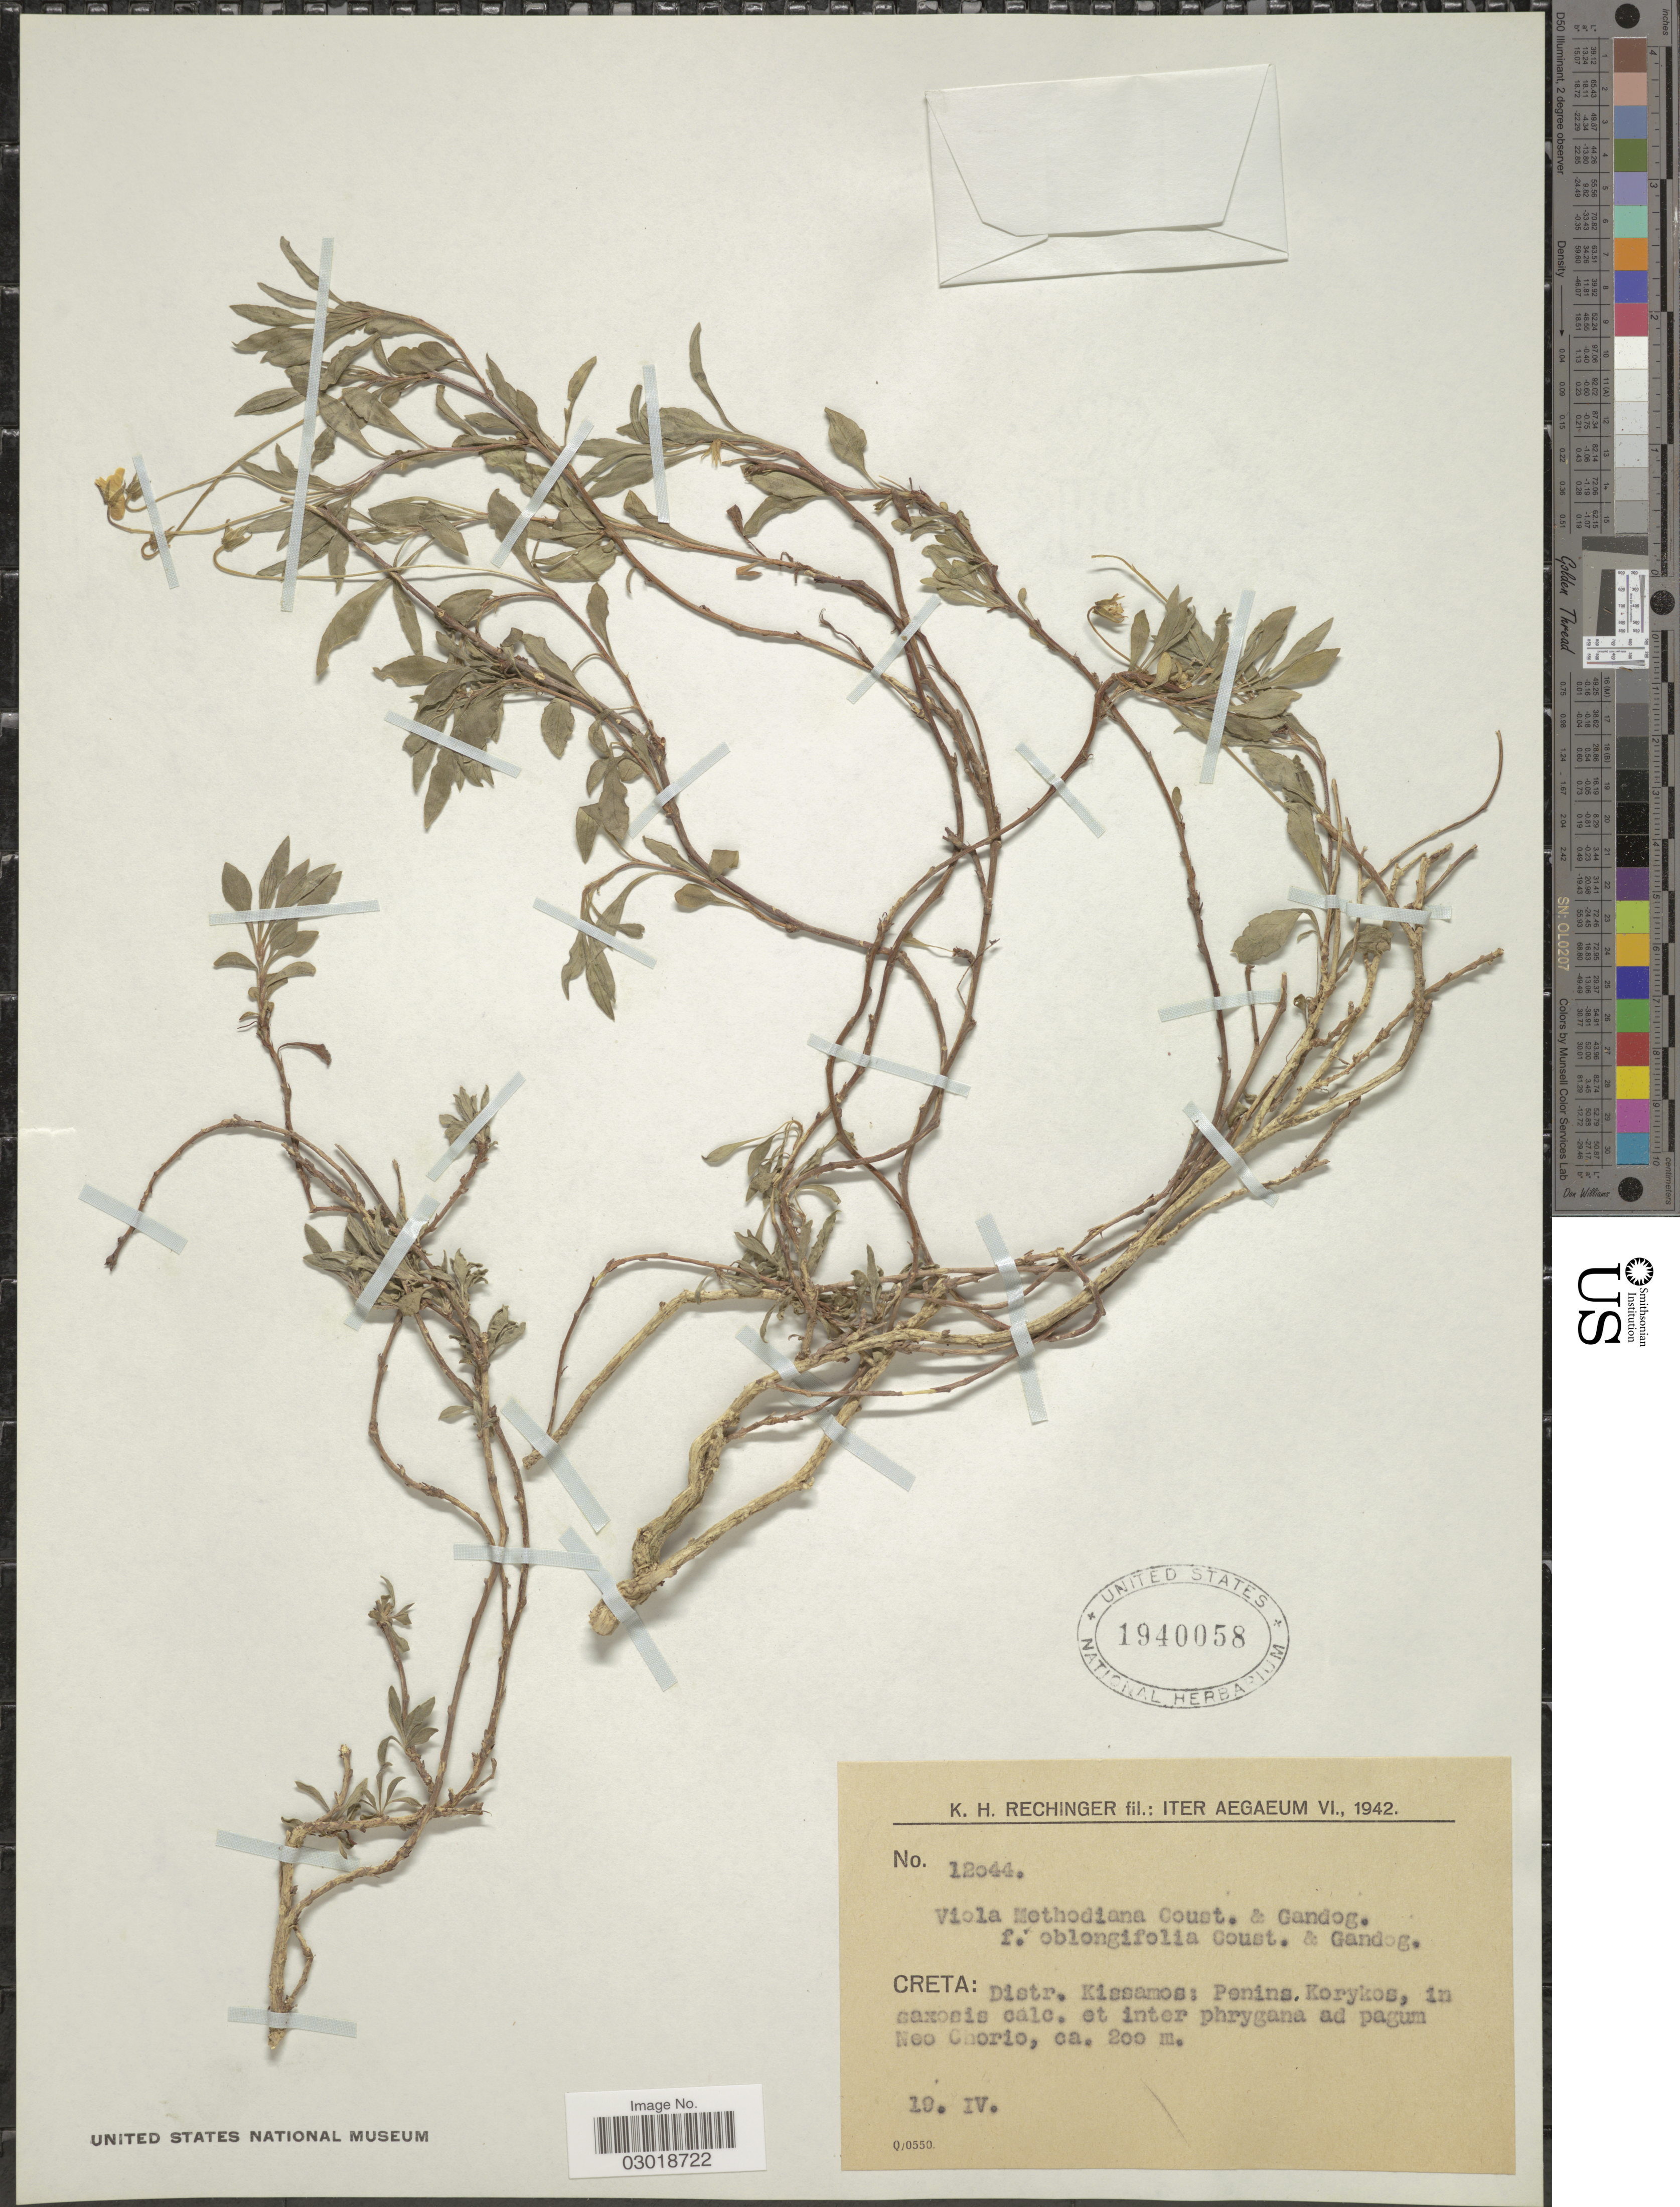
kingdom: Plantae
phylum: Tracheophyta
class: Magnoliopsida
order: Malpighiales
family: Violaceae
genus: Viola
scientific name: Viola methodiana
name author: Const. & Gand.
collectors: K. H. Rechinger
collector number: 12044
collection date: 1942-04-19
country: Greece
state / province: Crete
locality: Creta: Distr. Kissamos: Penins, Korykos, in saxosis calc. et inter phrygana ad pagum Neo Chorio.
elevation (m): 200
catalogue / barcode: US 1940058